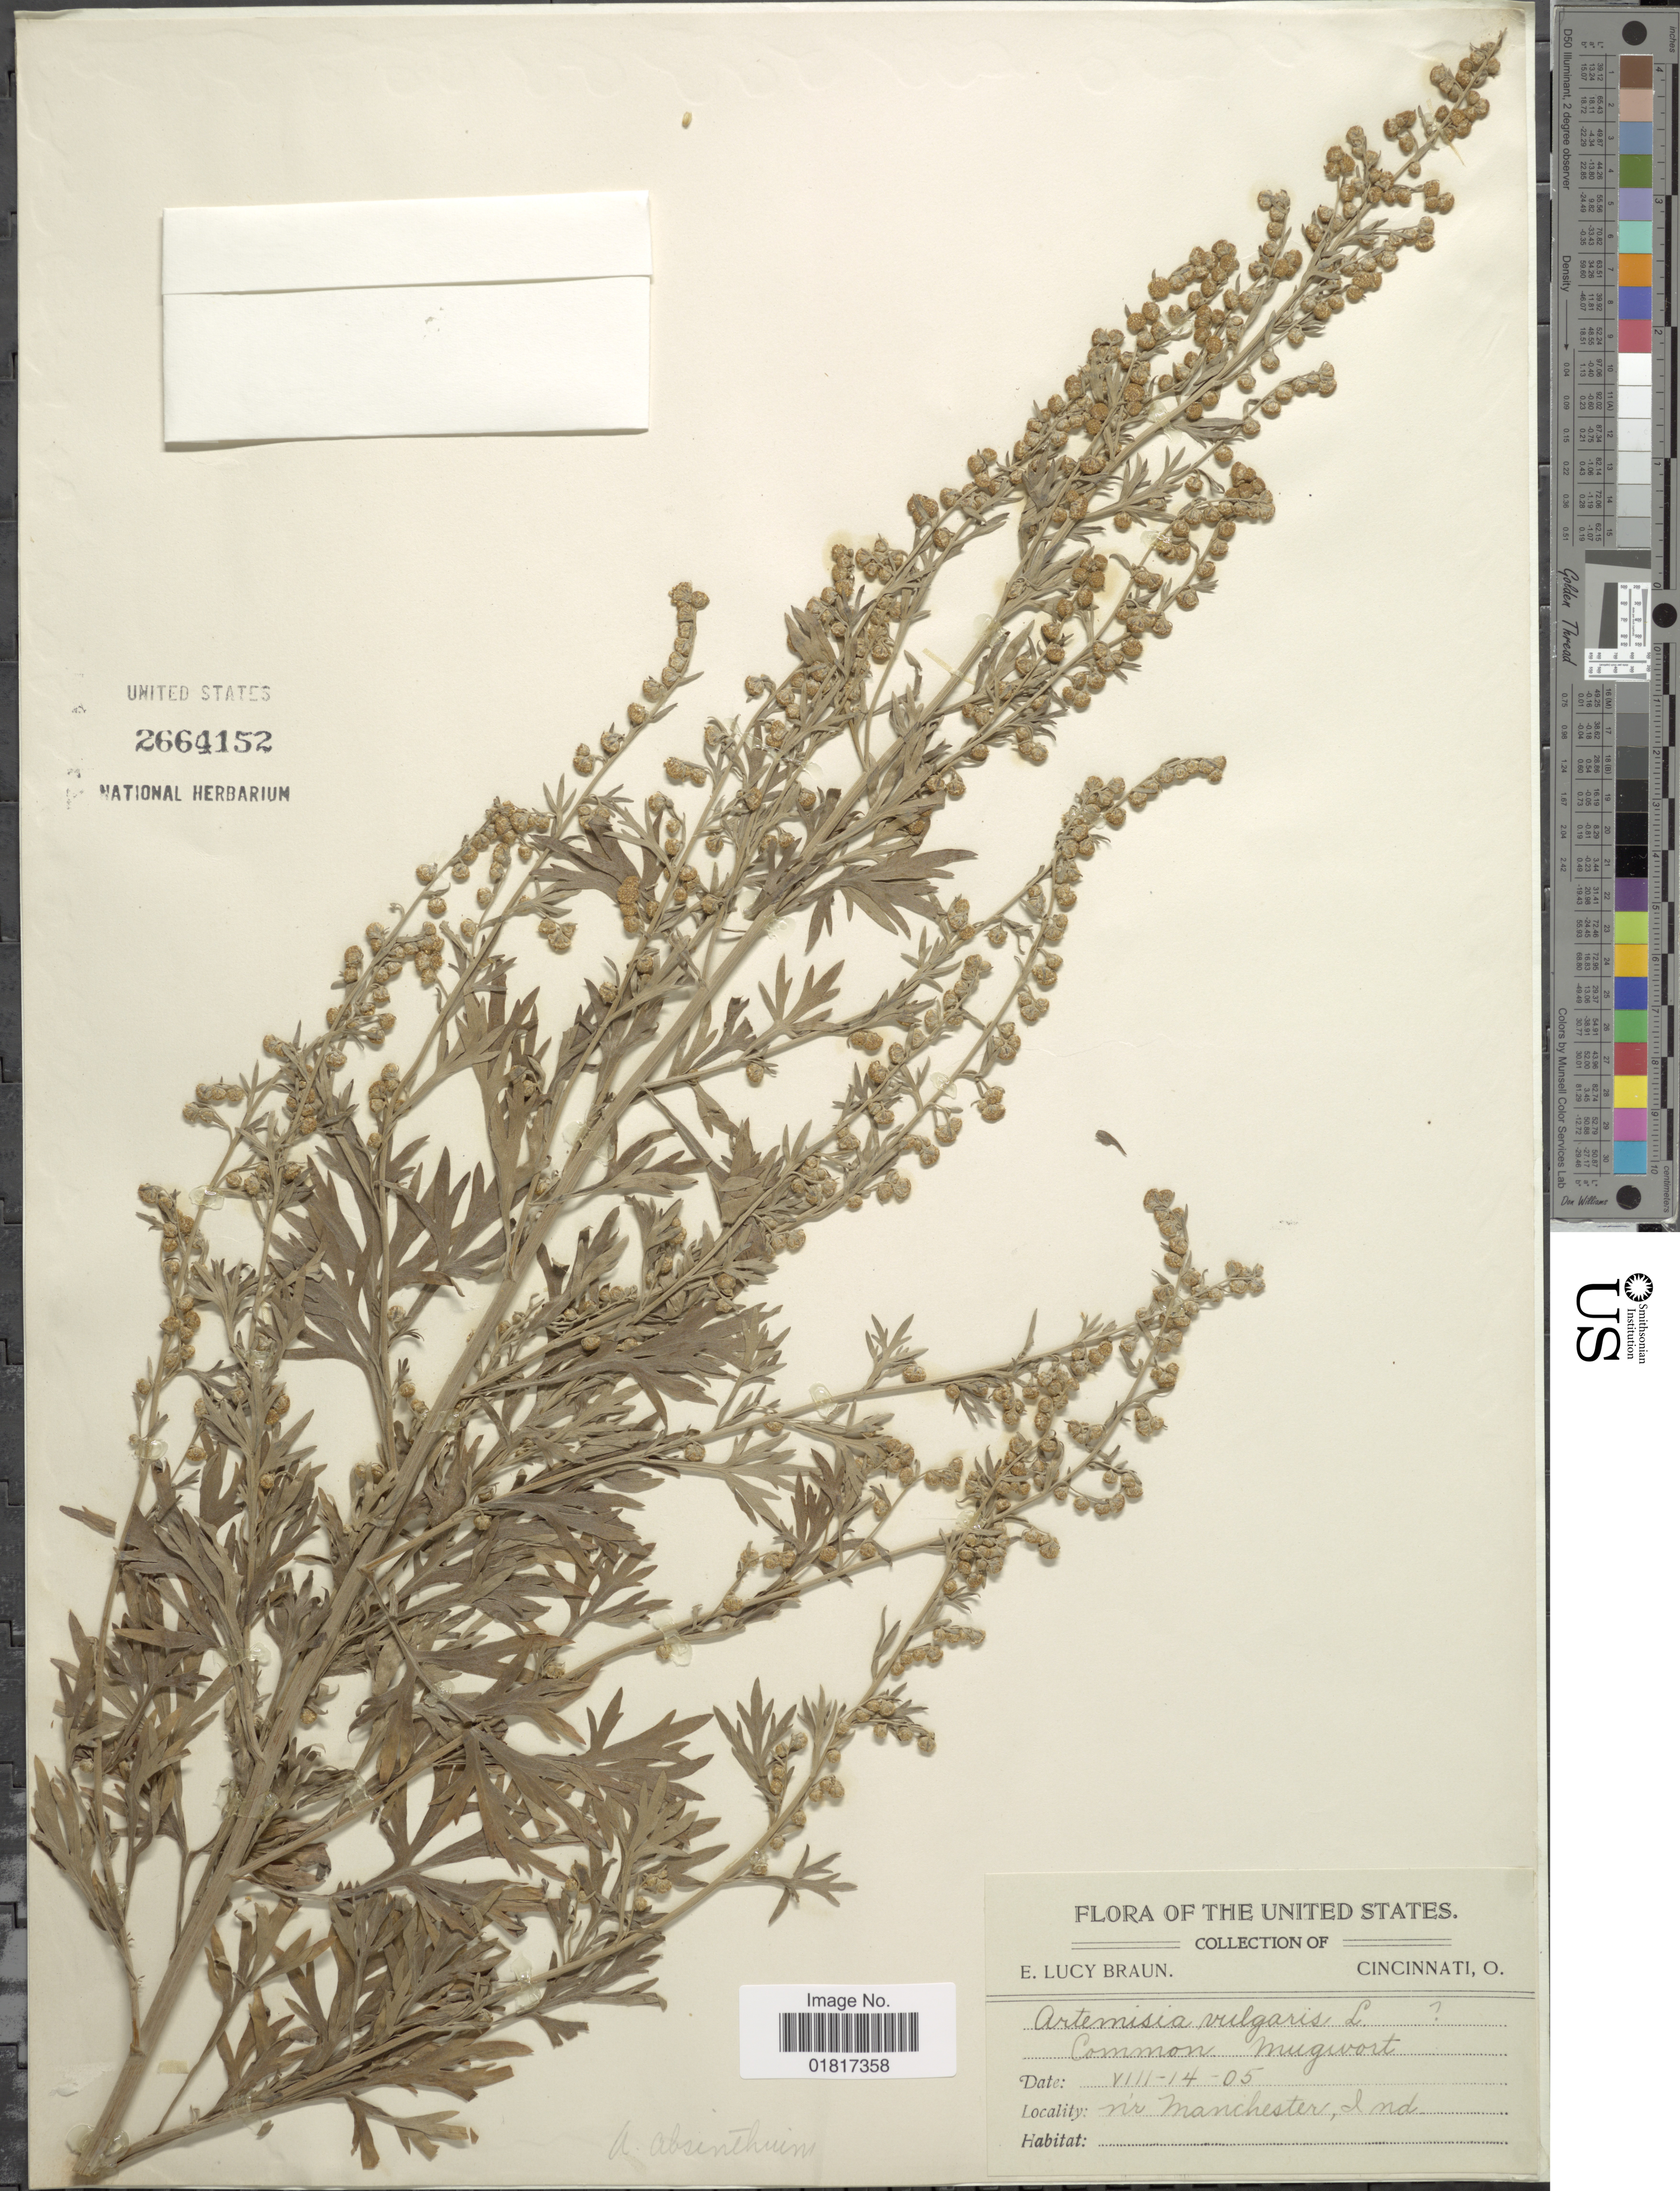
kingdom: Plantae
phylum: Tracheophyta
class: Magnoliopsida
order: Asterales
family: Asteraceae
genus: Artemisia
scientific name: Artemisia vulgaris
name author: L.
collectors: E. L. Braun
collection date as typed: Transcribed d/m/y: 14/8/5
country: United States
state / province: Indiana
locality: Nr Manchester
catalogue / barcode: US 2664152